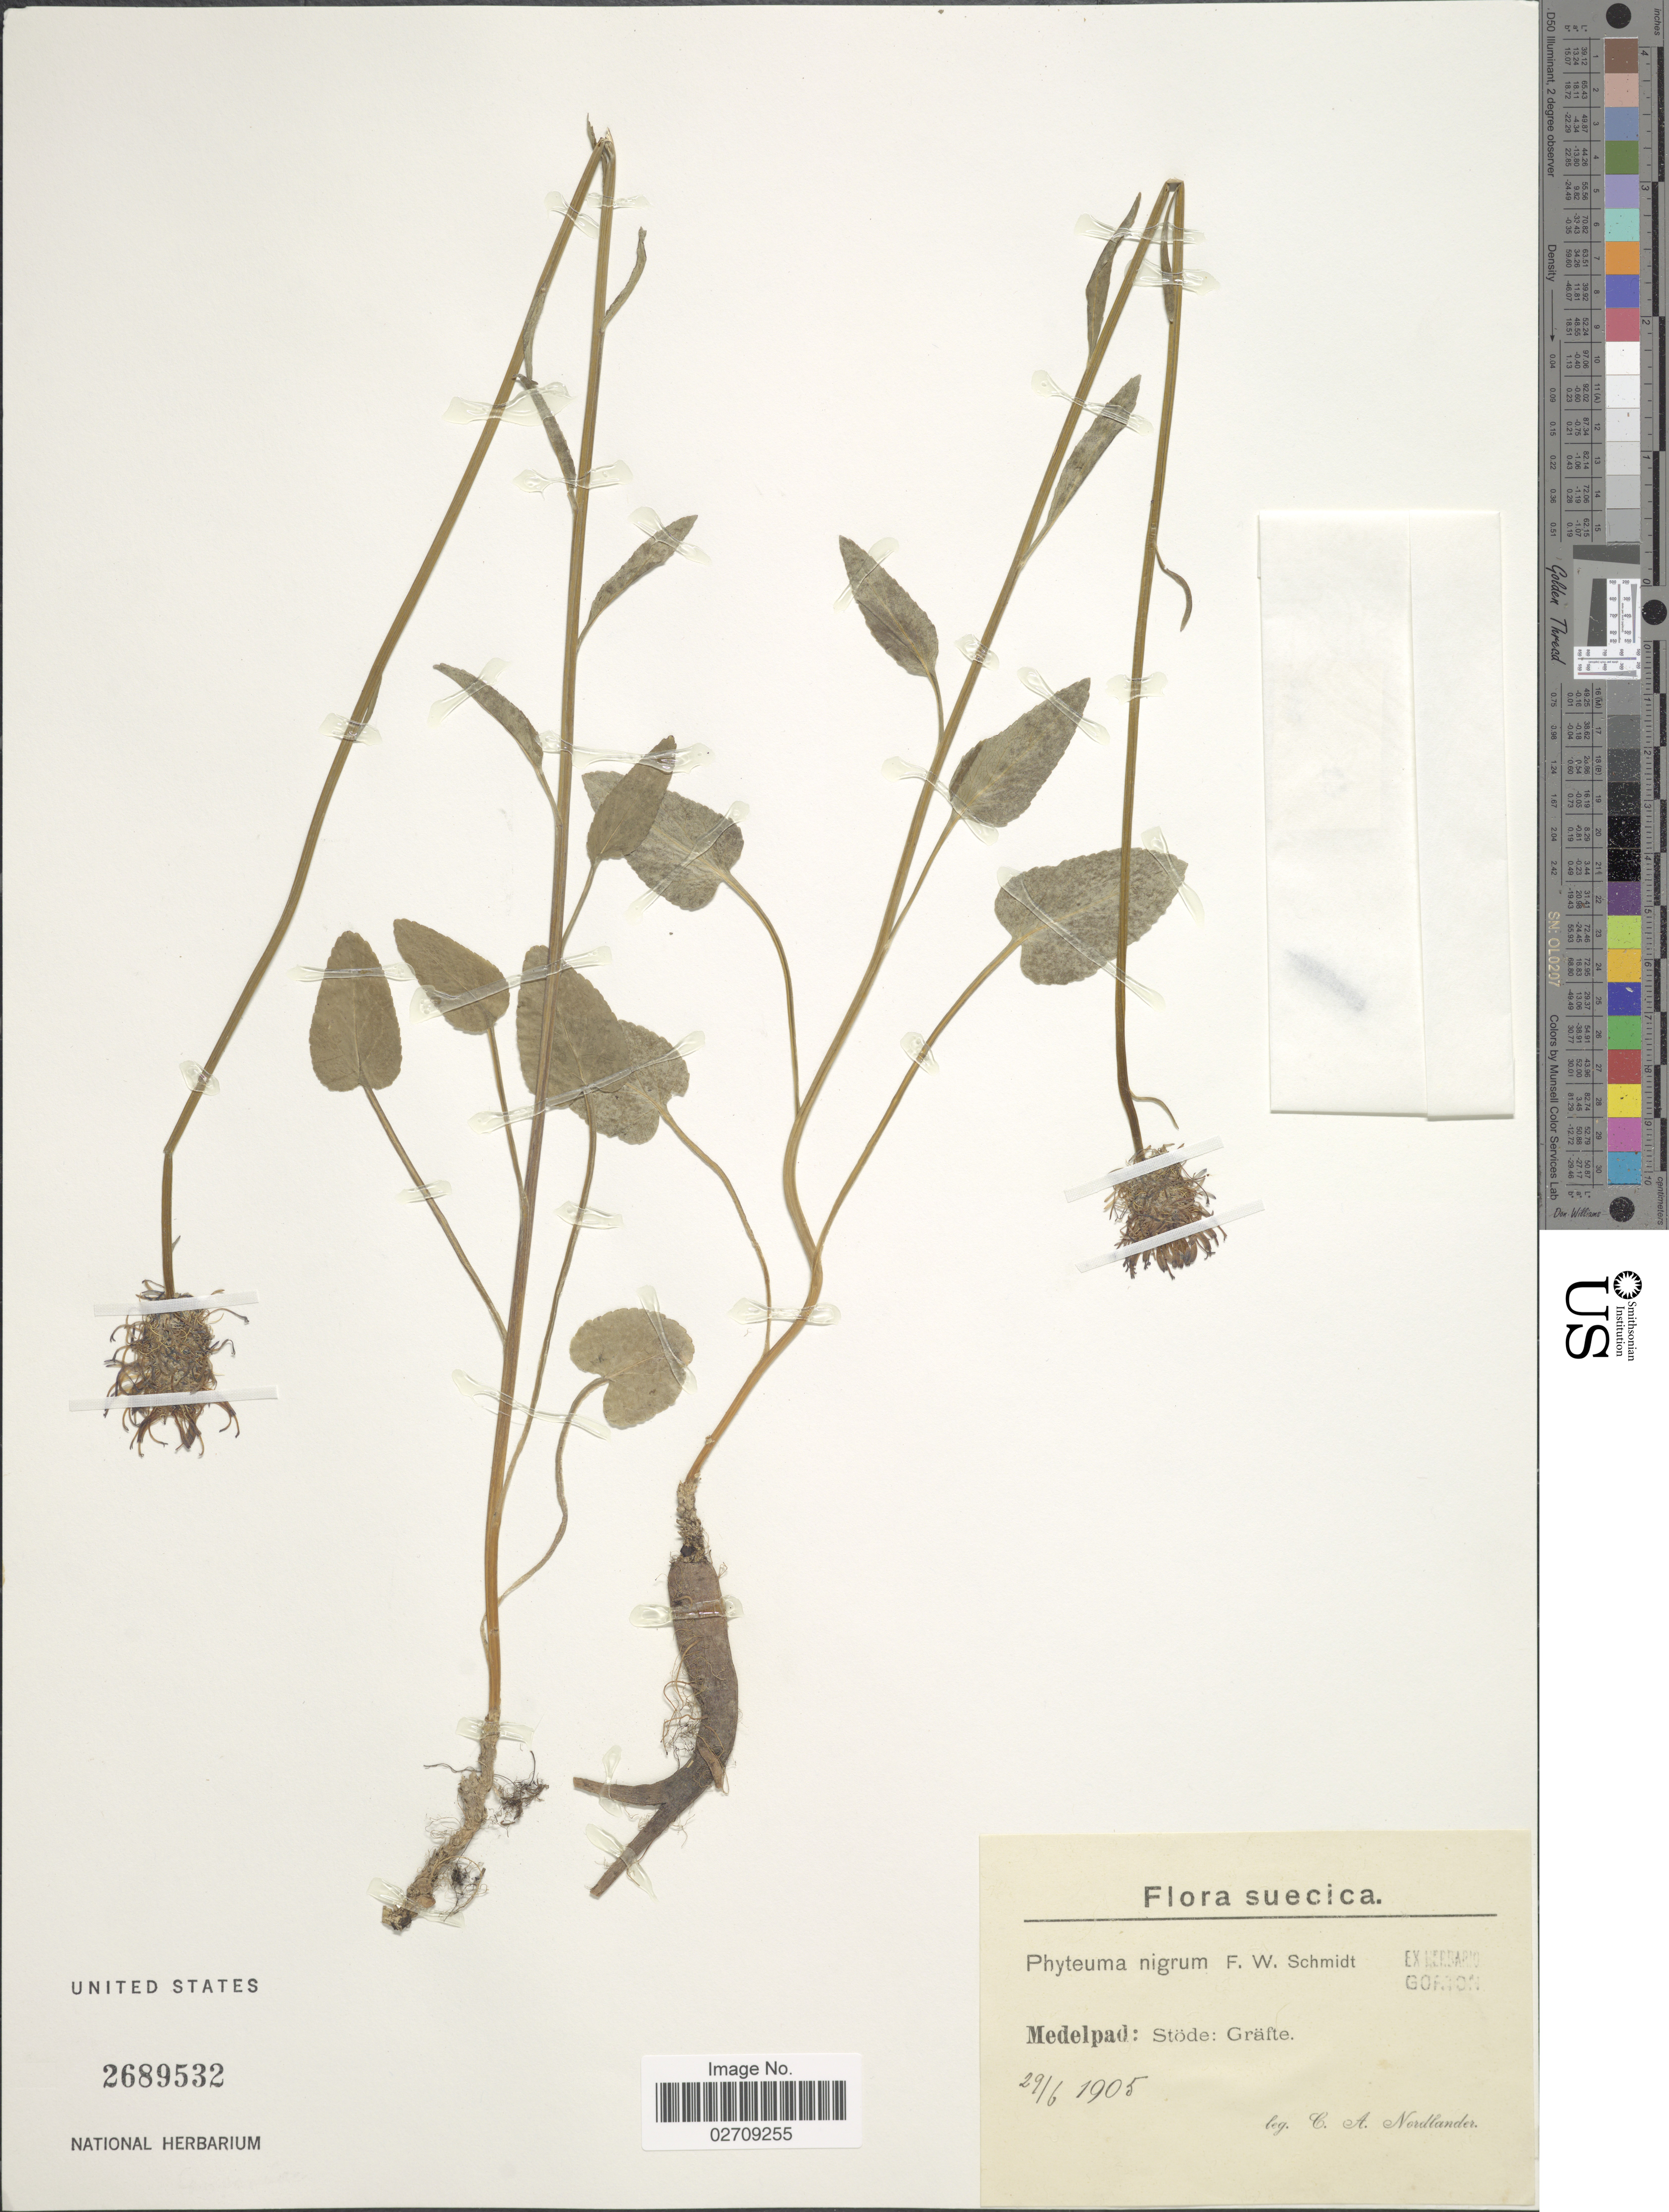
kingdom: Plantae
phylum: Tracheophyta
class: Magnoliopsida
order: Asterales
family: Campanulaceae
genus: Phyteuma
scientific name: Phyteuma nigrum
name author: F.W. Schmidt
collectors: C. Nordlander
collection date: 1905-06-29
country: Sweden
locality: Suecica. Medelpad: Stode: Grafte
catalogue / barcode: US 2689532